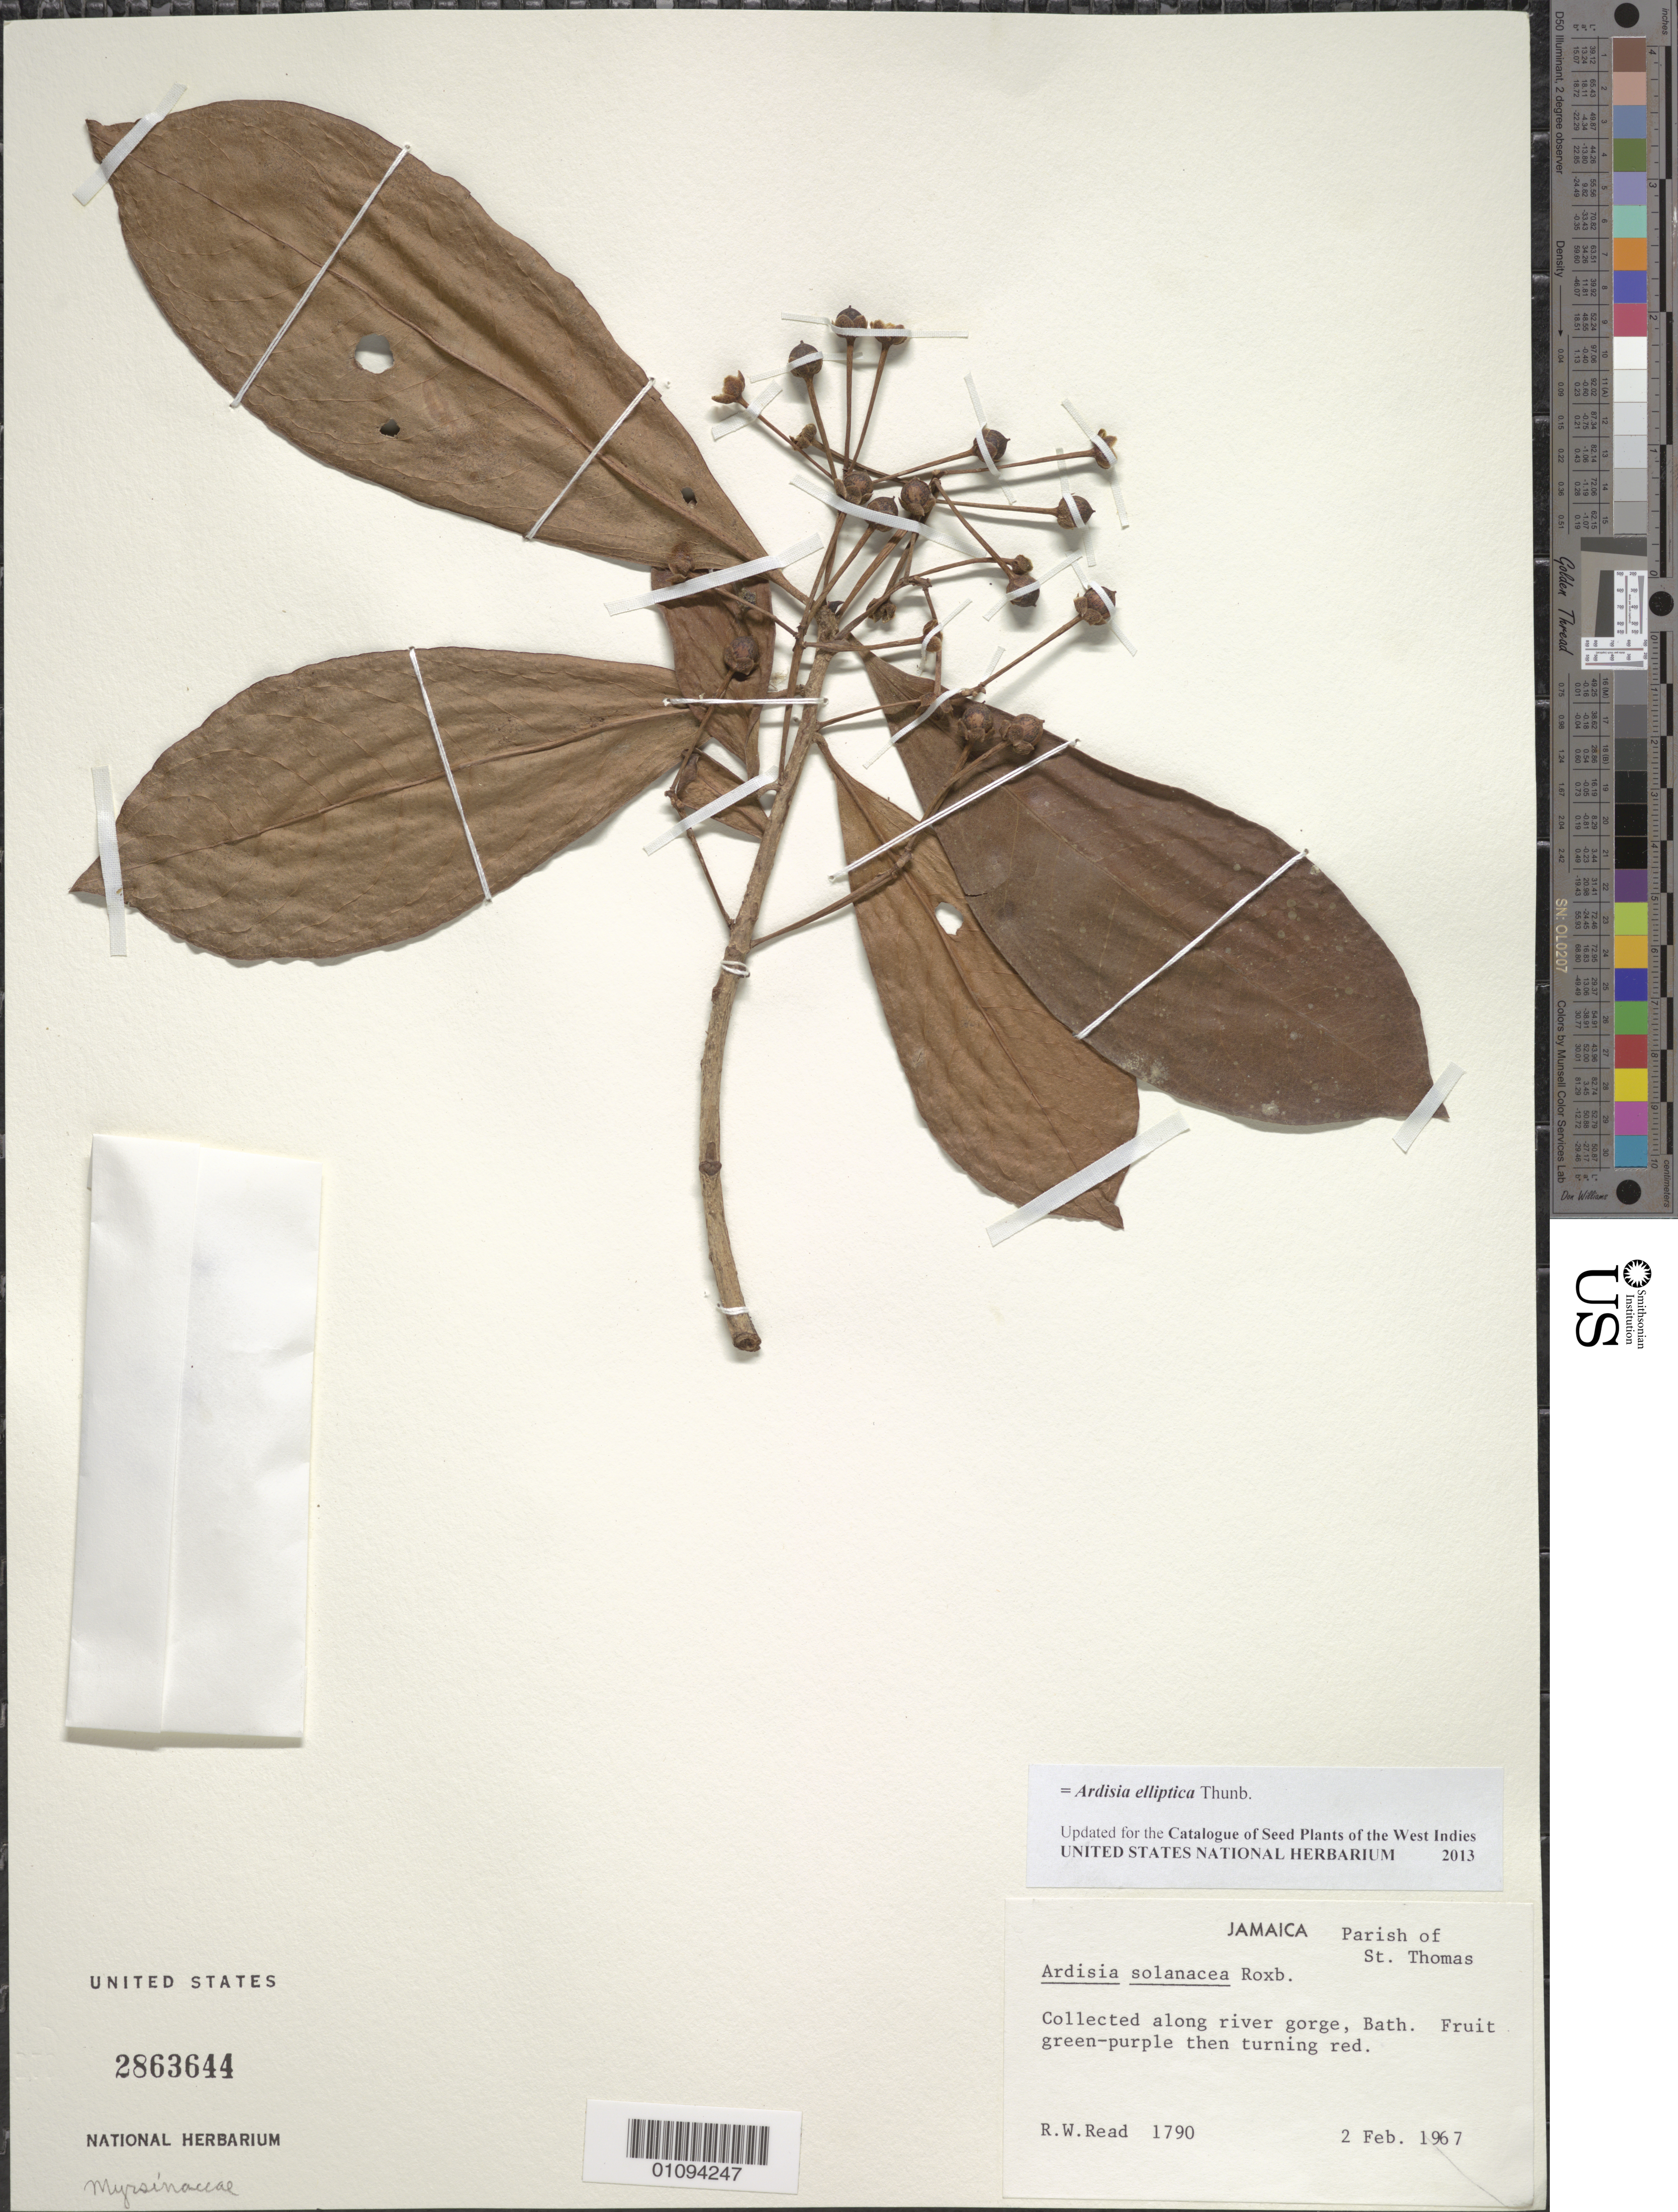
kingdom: Plantae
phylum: Tracheophyta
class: Magnoliopsida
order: Ericales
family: Primulaceae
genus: Ardisia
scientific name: Ardisia elliptica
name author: Thunb.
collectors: R. W. Read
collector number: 1790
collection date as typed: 02 Feb 1967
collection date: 1967-02-02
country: Jamaica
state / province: Saint Thomas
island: Jamaica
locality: Bath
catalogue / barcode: US 2863644